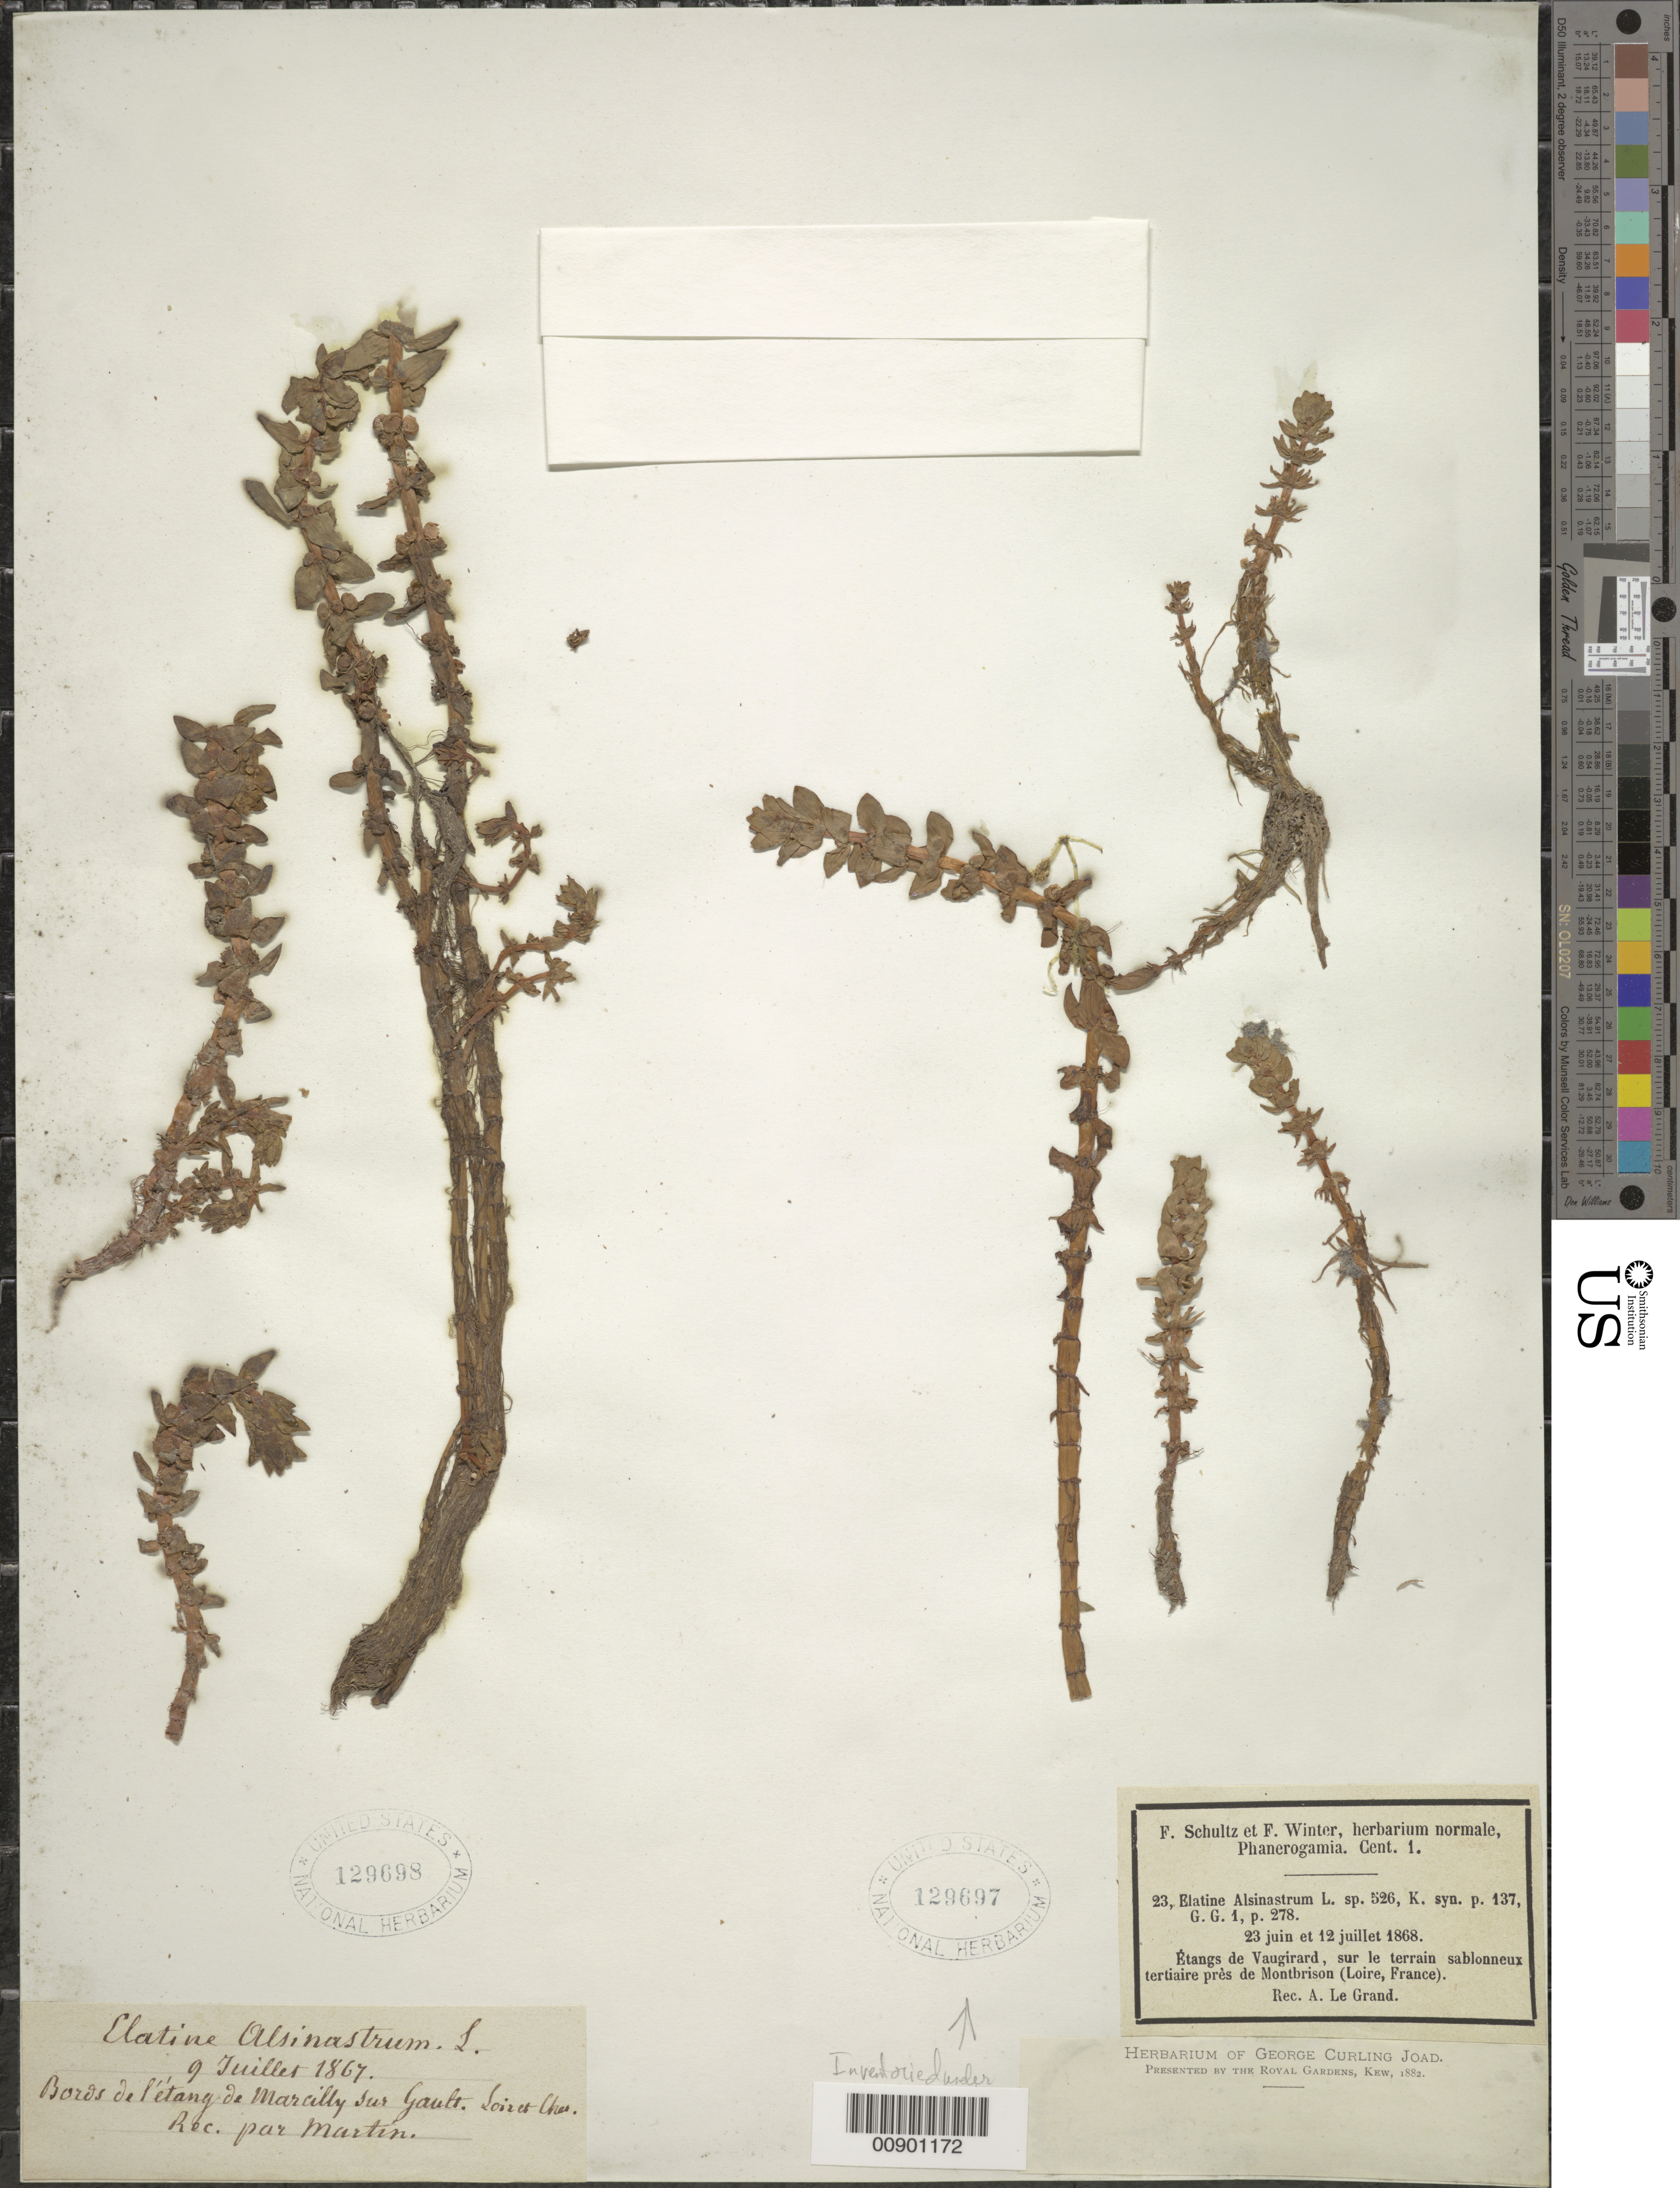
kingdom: Plantae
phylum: Tracheophyta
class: Magnoliopsida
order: Malpighiales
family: Elatinaceae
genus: Elatine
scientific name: Elatine alsinastrum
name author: L.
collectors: A. Le Grand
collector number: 23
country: France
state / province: Auvergne-Rhône-Alpes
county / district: Loire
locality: Etang de Vaugirard, pres de Monthrison, Loire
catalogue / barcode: US 129697